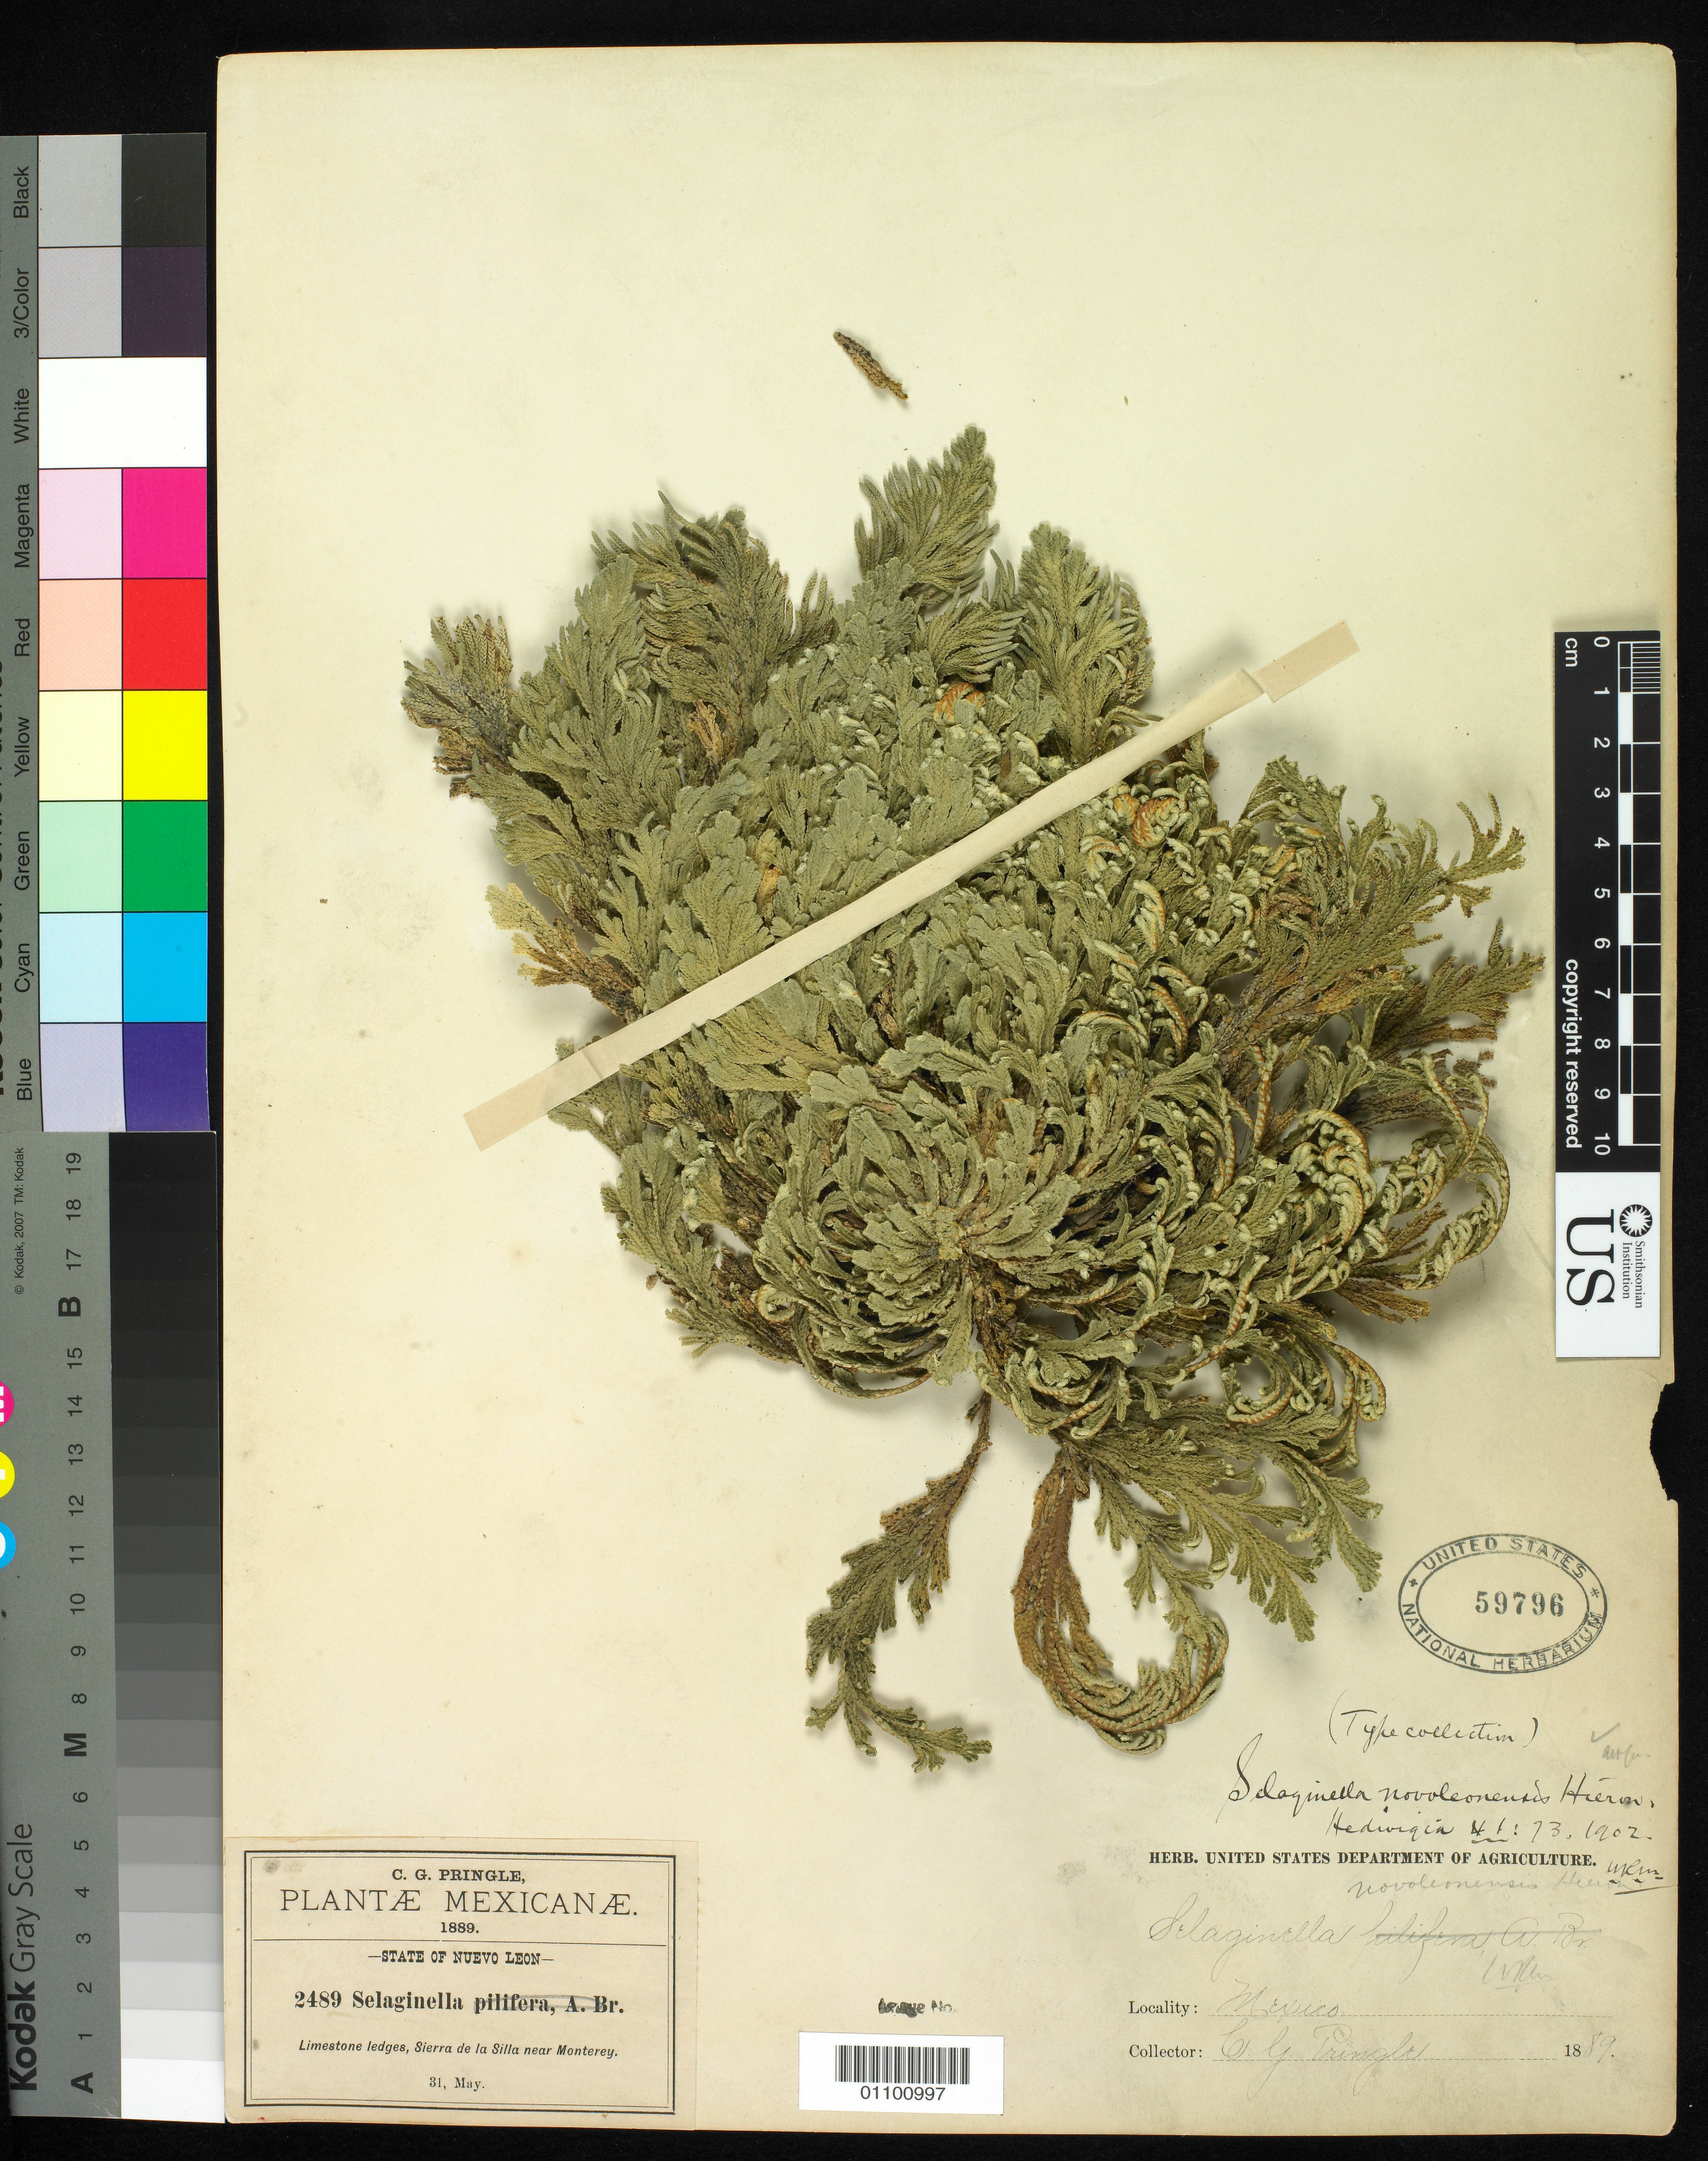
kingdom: Plantae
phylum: Tracheophyta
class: Lycopodiopsida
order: Selaginellales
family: Selaginellaceae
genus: Selaginella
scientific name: Selaginella novoleonensis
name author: Hieron.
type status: Type Collection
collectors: C. G. Pringle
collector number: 2489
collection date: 1889-05-31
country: Mexico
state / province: Nuevo León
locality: State of Nuevo Leon. Limestone ledges, Sierra de la Silla near Monterrey.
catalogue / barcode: US 59796